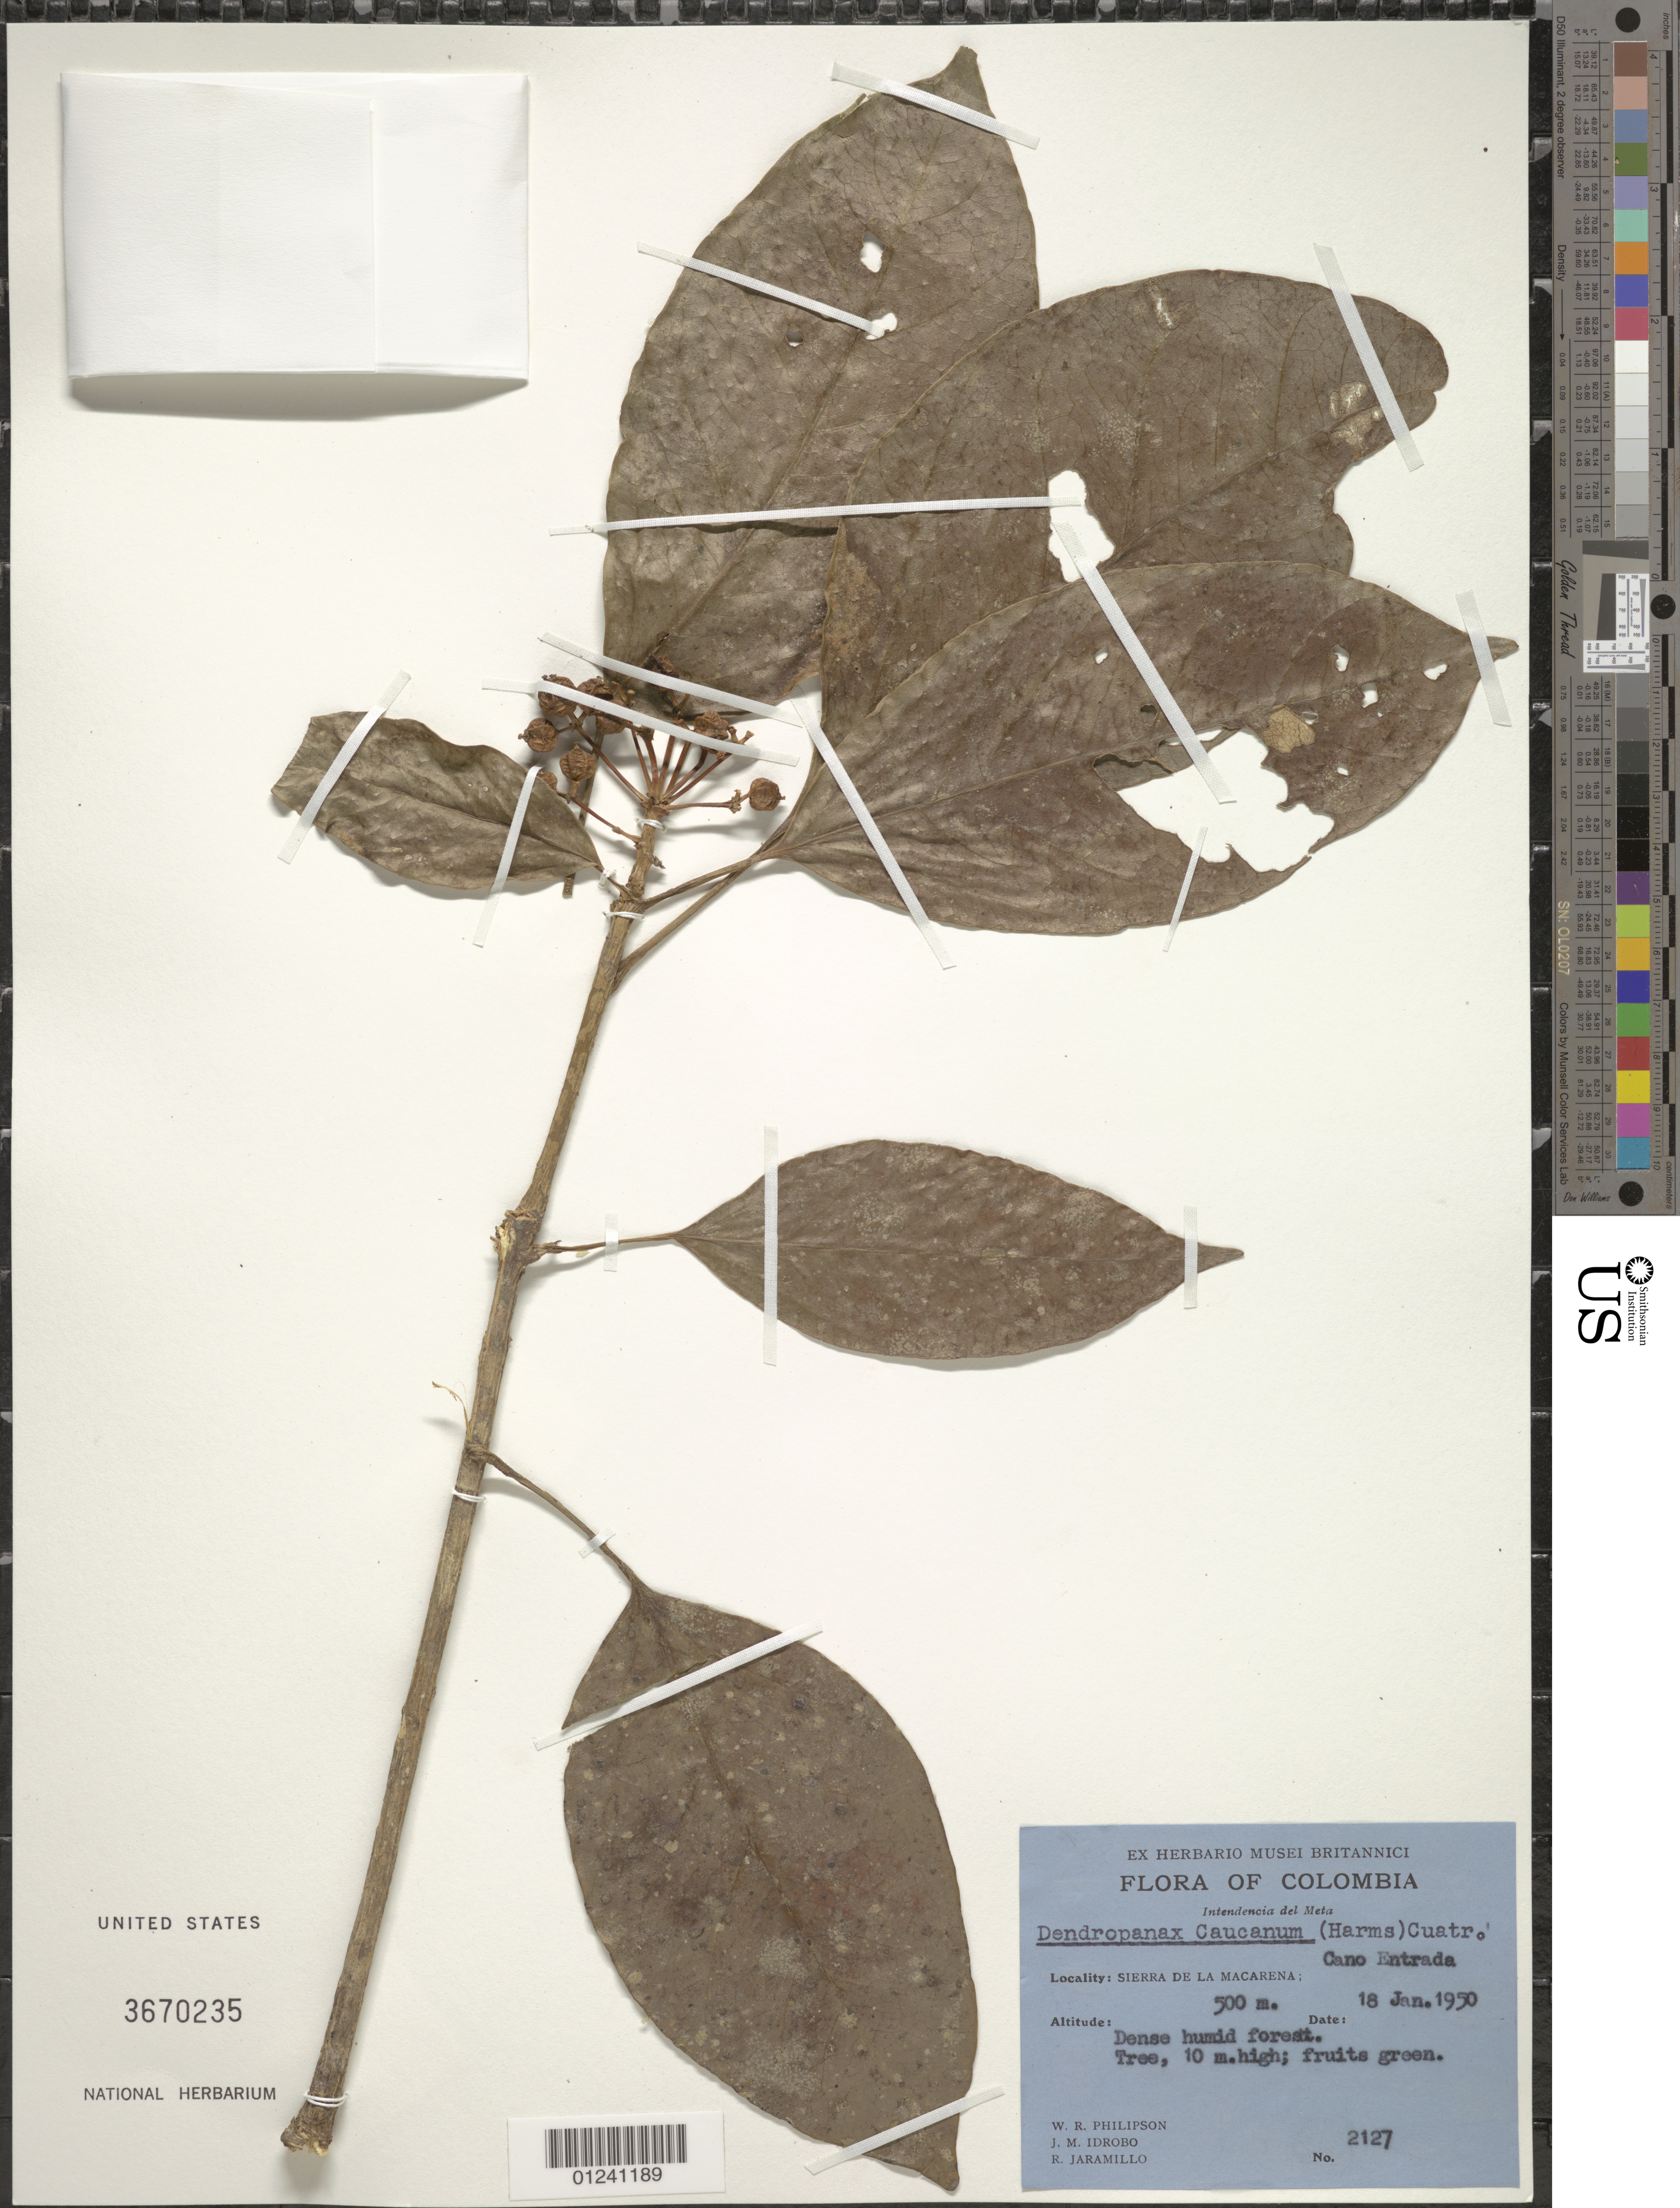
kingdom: Plantae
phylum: Tracheophyta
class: Magnoliopsida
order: Apiales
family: Araliaceae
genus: Dendropanax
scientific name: Dendropanax caucanus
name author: (Harms) Harms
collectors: W. R. Philipson, J. M. Idrobo & R. Jaramillo M.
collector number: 2127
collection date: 1950-01-18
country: Colombia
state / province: Meta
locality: Sierra de la Macarena; Cano entrada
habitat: Dense humid forest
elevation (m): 500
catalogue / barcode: US 3670235